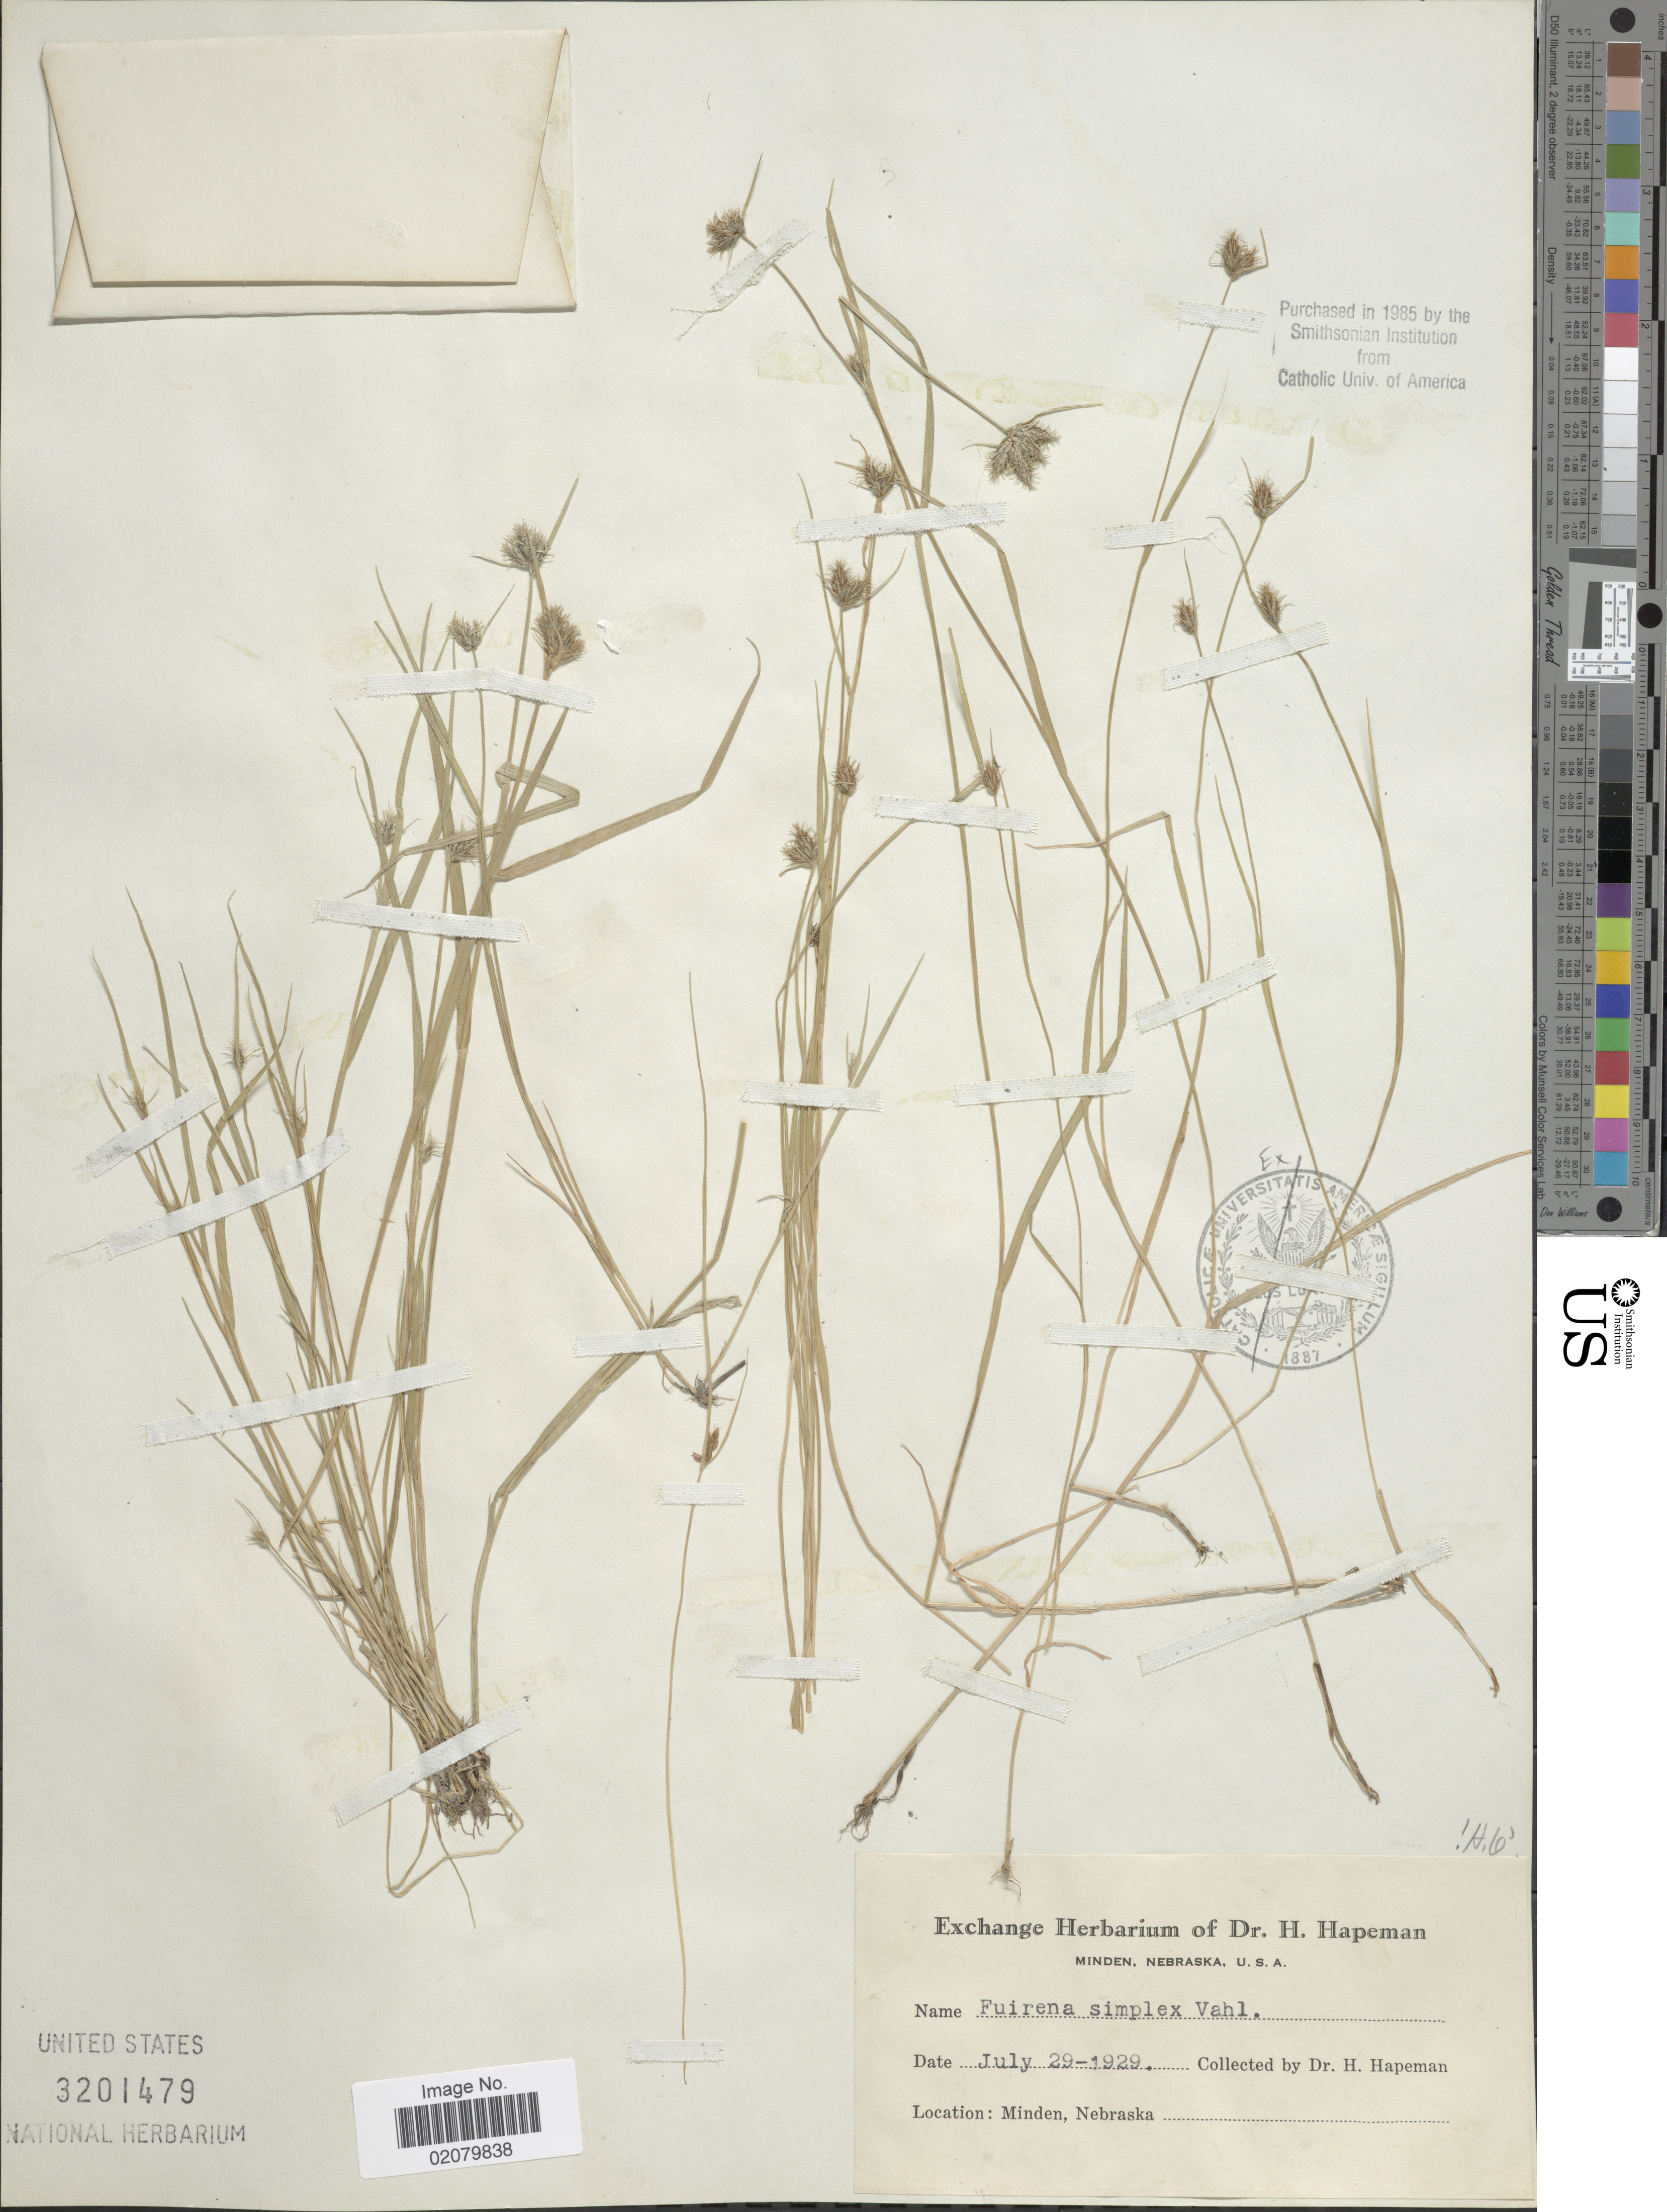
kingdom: Plantae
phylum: Tracheophyta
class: Liliopsida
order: Poales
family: Cyperaceae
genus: Fuirena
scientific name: Fuirena simplex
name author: Vahl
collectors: H. Hapeman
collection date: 1929-07-29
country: United States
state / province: Nebraska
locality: Minden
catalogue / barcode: US 3201479